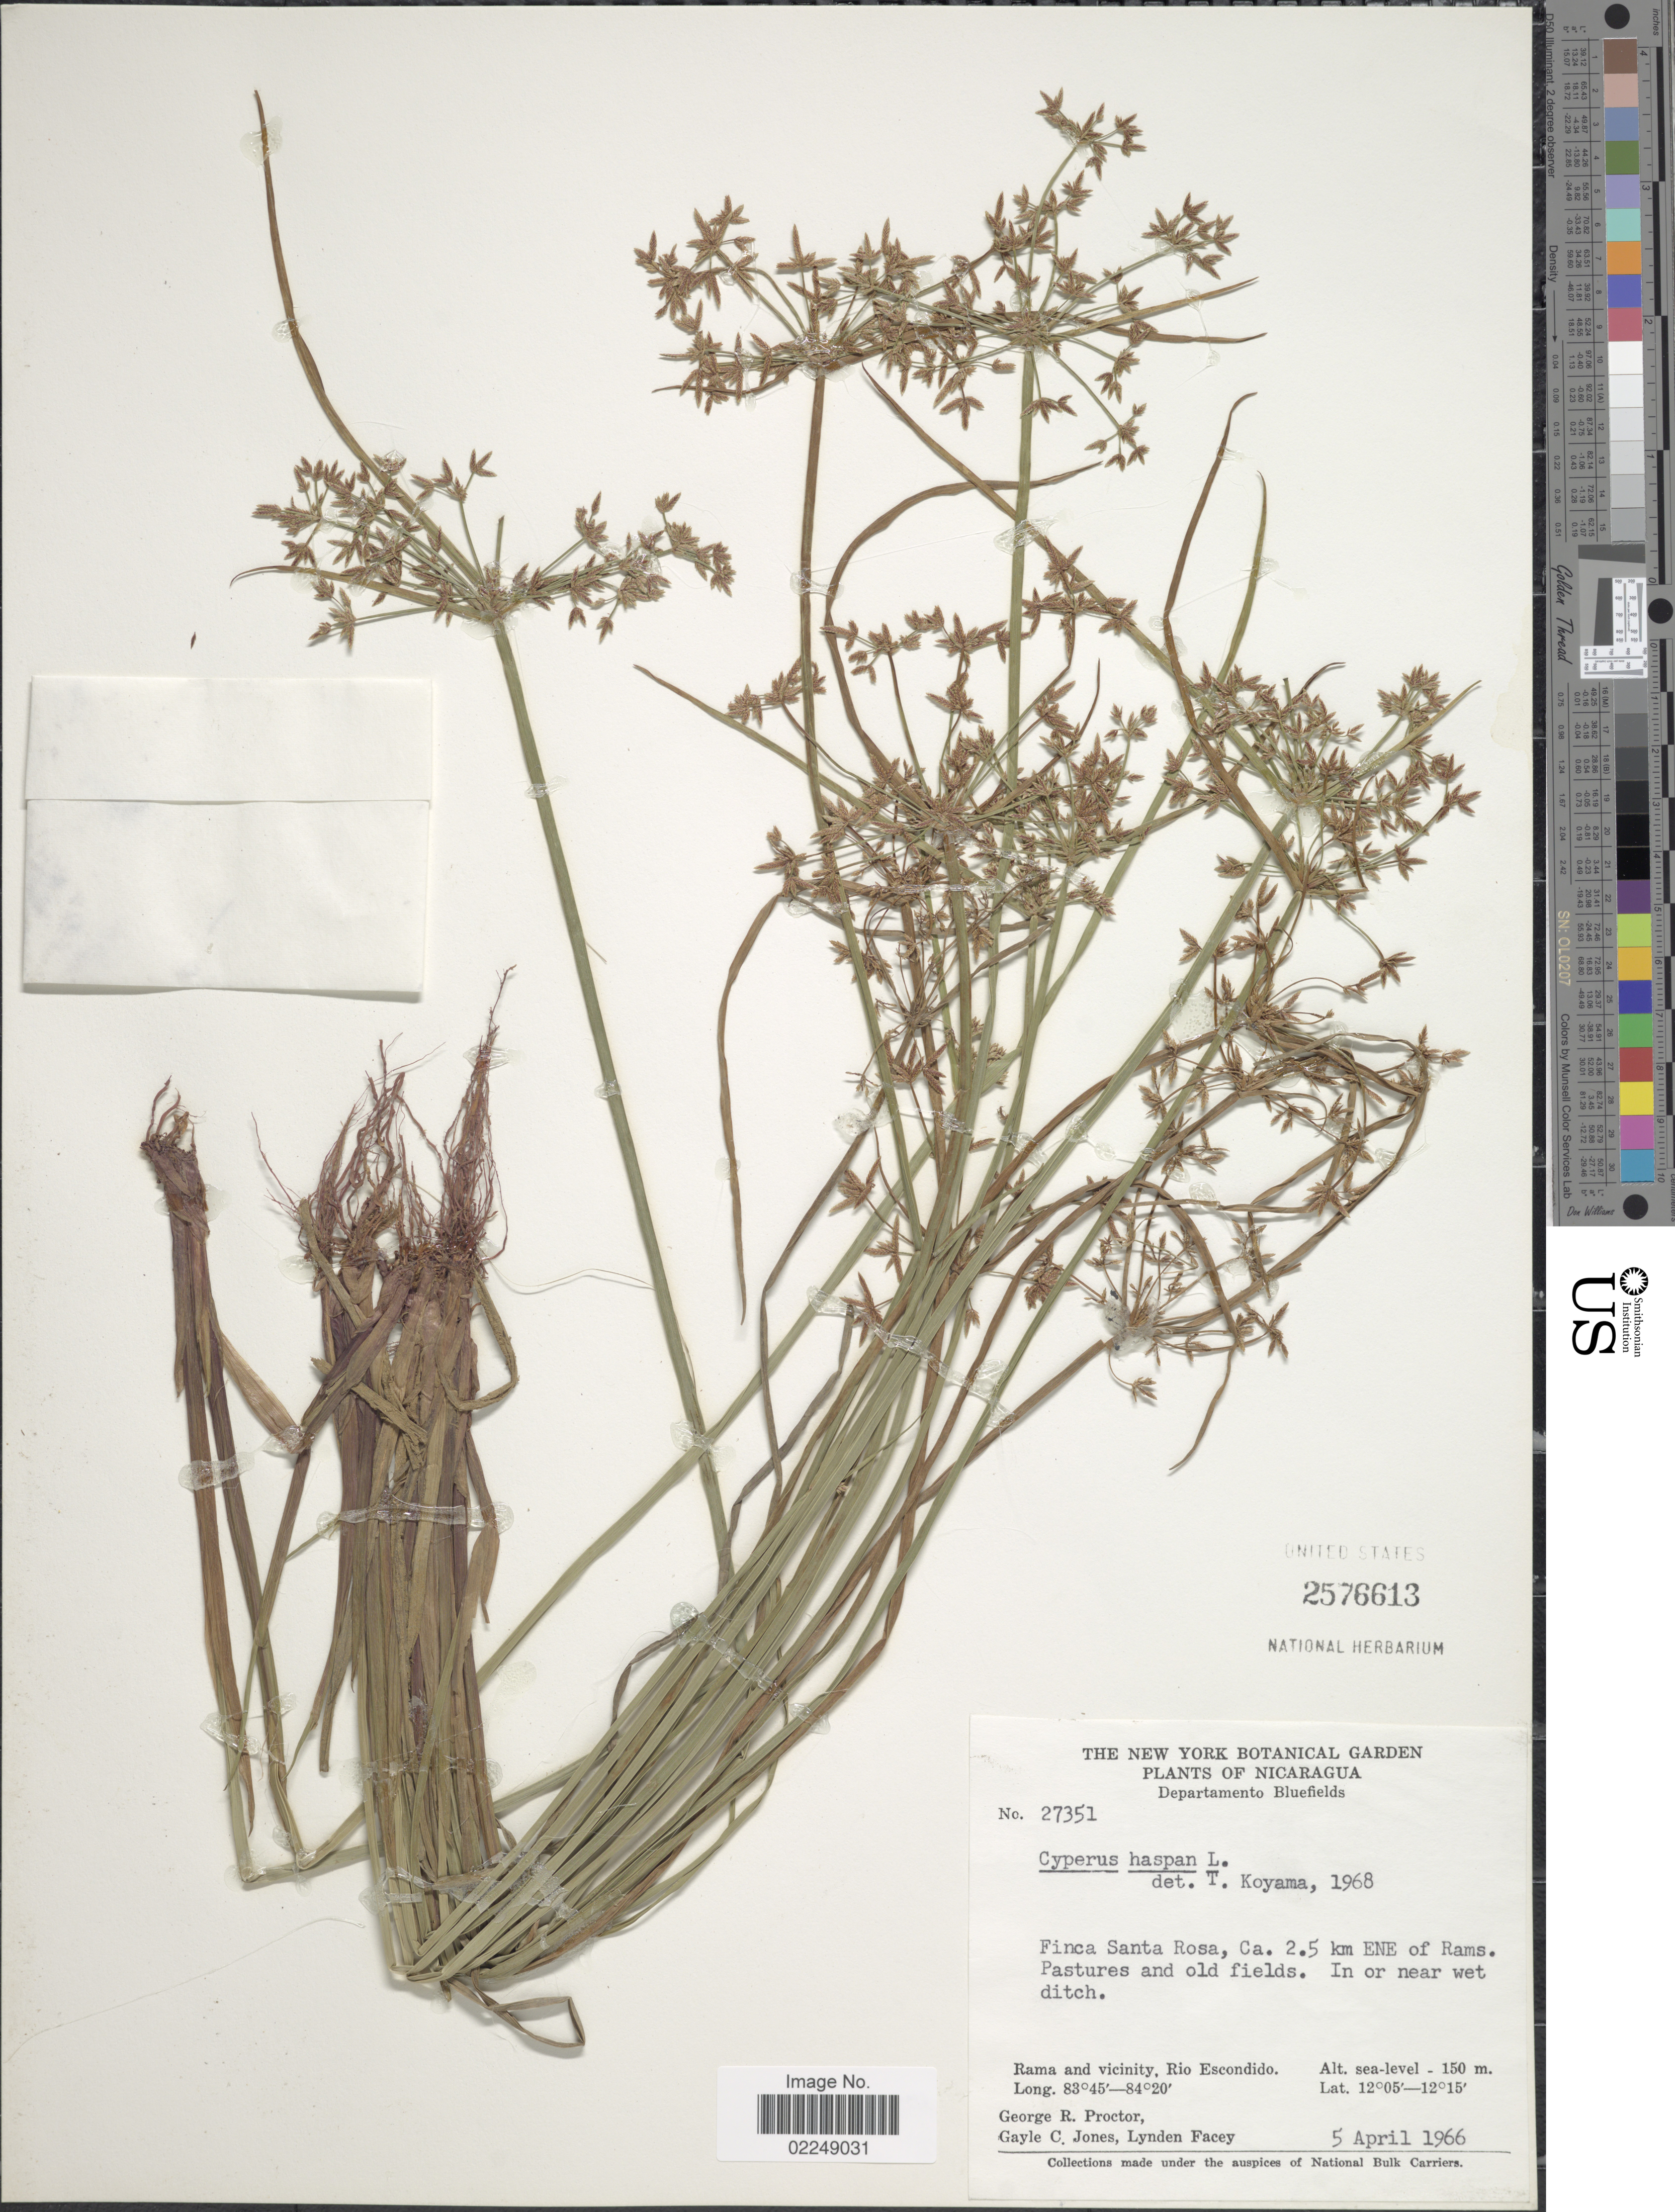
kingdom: Plantae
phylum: Tracheophyta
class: Liliopsida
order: Poales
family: Cyperaceae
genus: Cyperus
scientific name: Cyperus haspan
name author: L.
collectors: G. R. Proctor, G. C. Jones & L. Facey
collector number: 27351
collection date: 1966-04-05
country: Nicaragua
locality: Departamento Bluefields, Finca Santa Rosa, 2.5 km ENE of Rams, Rama and vicinity, Rio Escondido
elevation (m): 0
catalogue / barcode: US 2576613